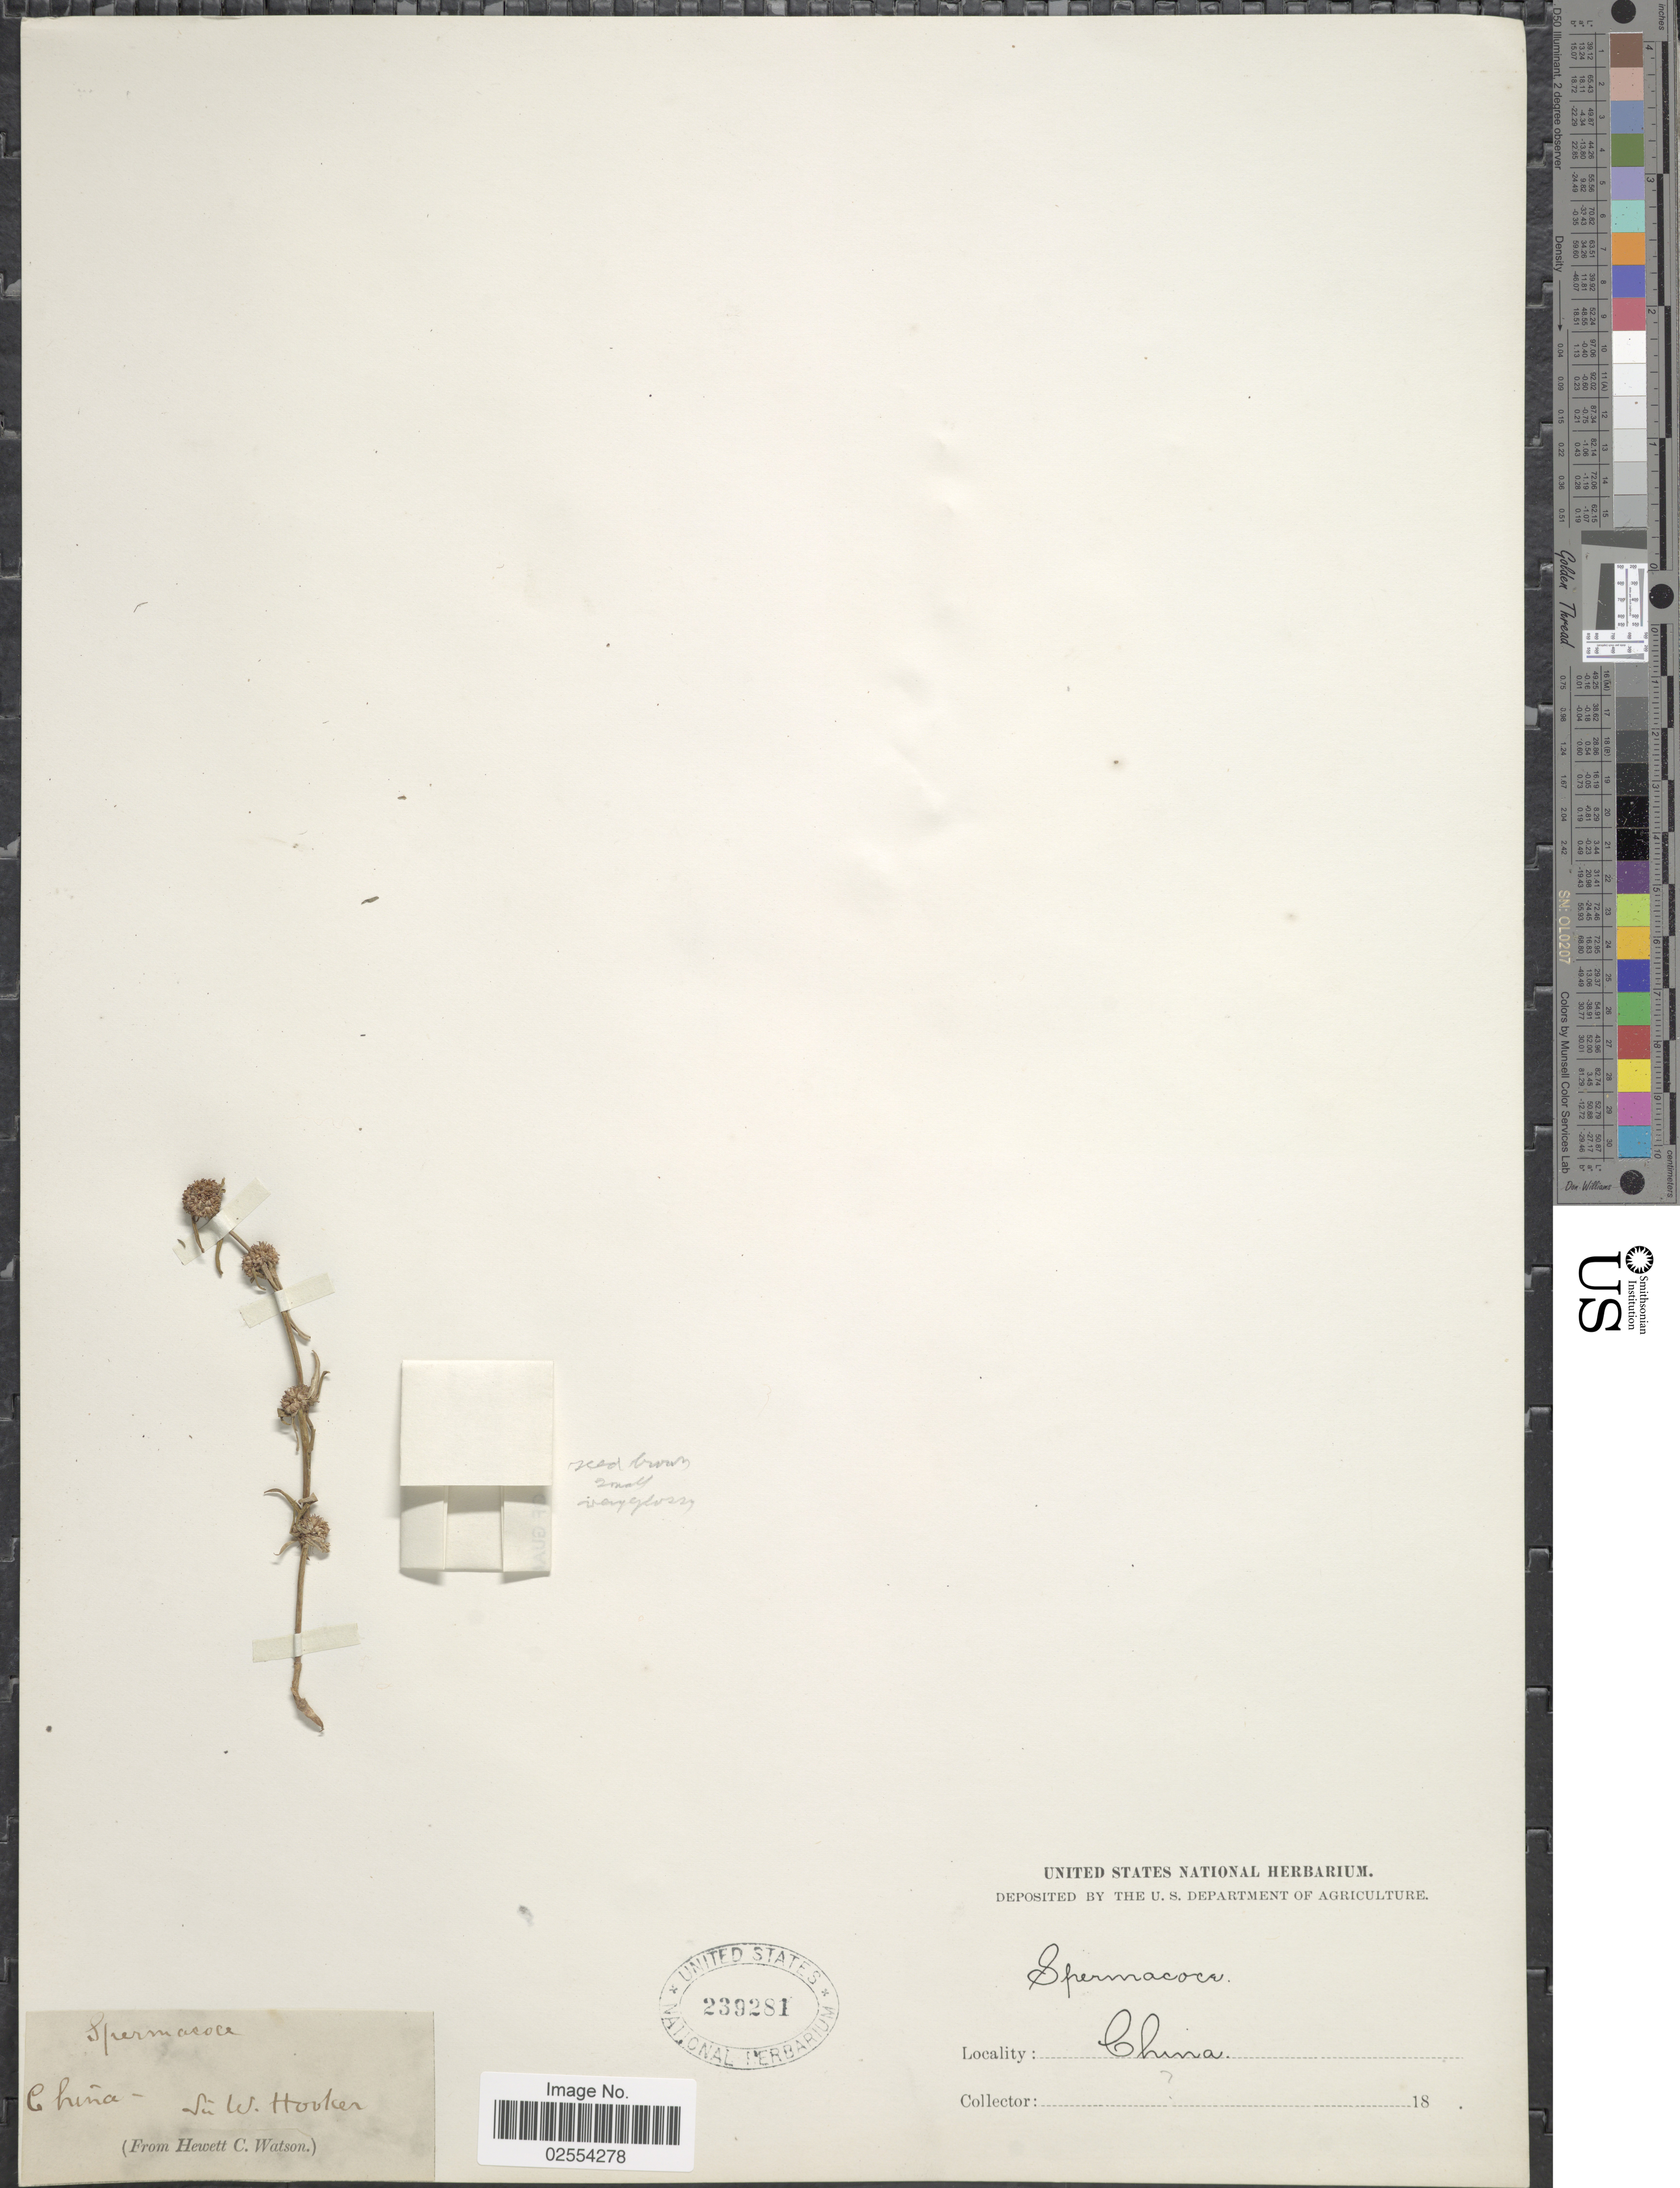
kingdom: Plantae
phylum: Tracheophyta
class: Magnoliopsida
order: Gentianales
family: Rubiaceae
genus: Spermacoce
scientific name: Spermacoce stricta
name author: L. f.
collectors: W. Hooker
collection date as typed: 18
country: China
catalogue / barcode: US 239281